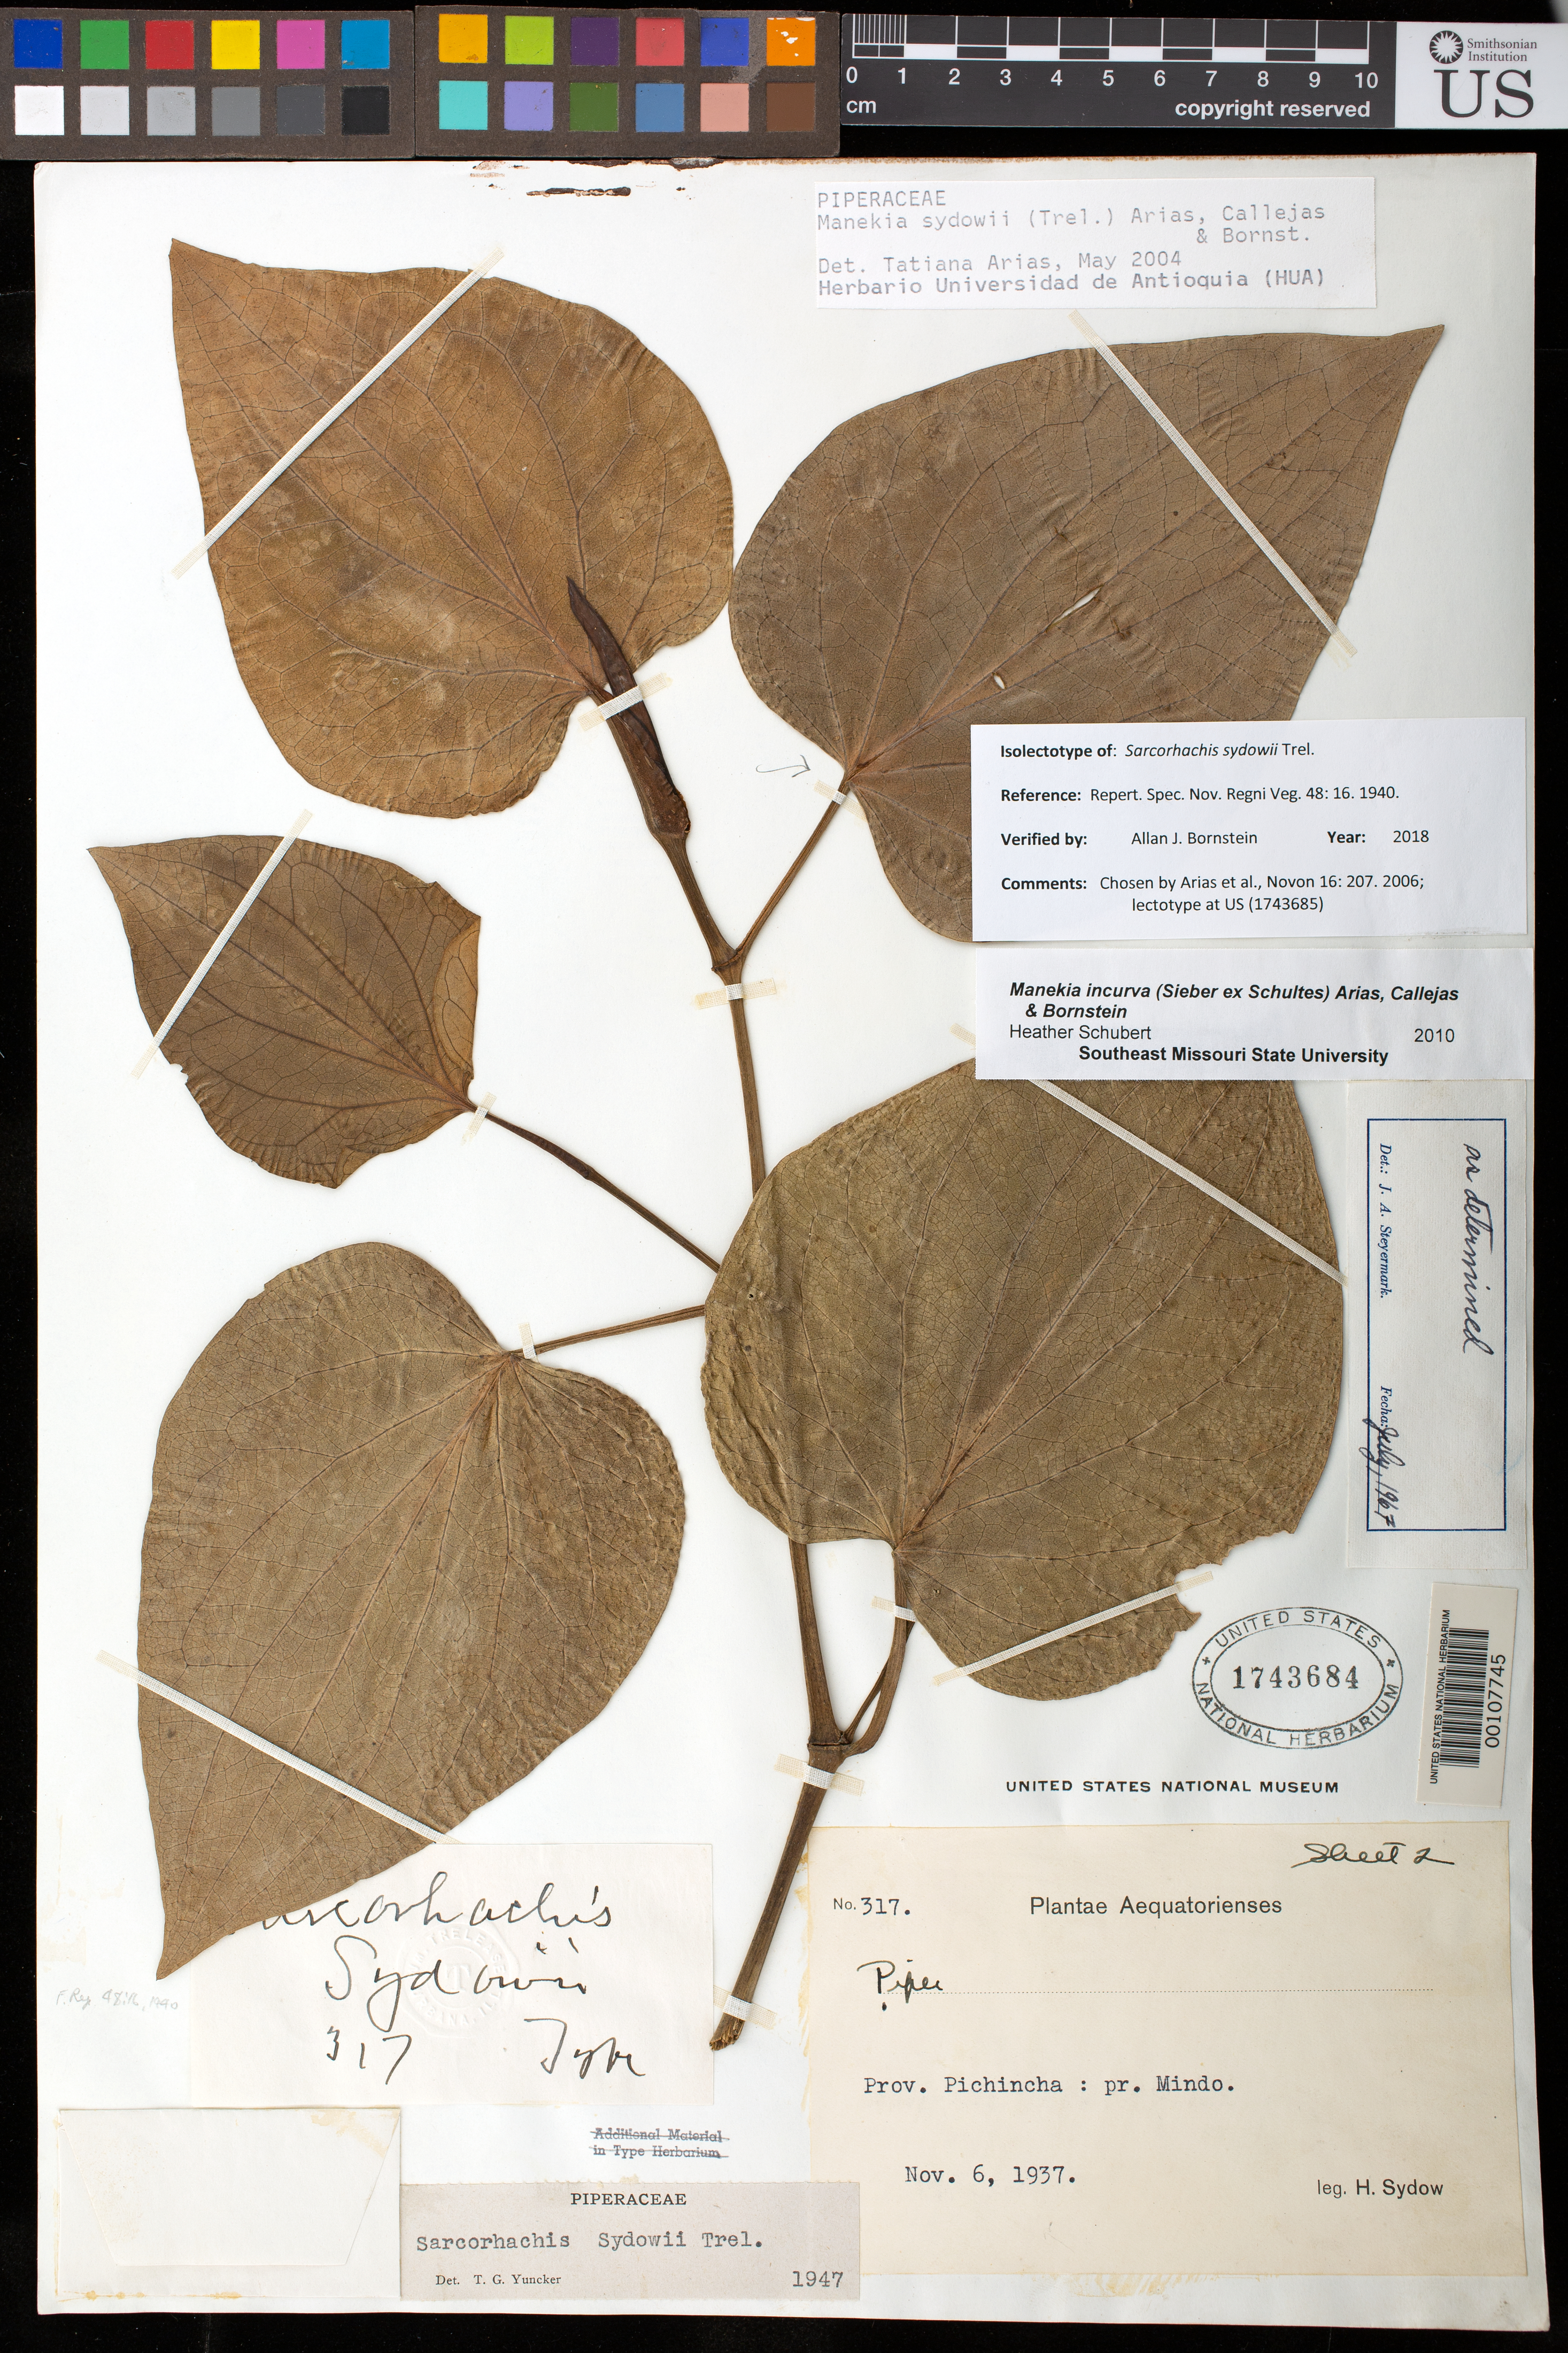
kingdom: Plantae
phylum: Tracheophyta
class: Magnoliopsida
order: Piperales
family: Piperaceae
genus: Sarcorhachis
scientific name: Sarcorhachis sydowii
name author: Trel.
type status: Isolectotype; Type Collection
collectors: H. Sydow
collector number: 317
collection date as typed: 06 Nov 1937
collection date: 1937-11-06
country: Ecuador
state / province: Pichincha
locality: Mindo.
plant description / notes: One of 2 US sheets (USNH 1743684, 1743685) annotated as "Type" by Trelease and both previously recorded as holotype; although the former is annotated as "sheet 2" these do not appear to be two parts of a single specimen (e.g., one of them is ex herb. Berlin).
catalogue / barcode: US 1743684